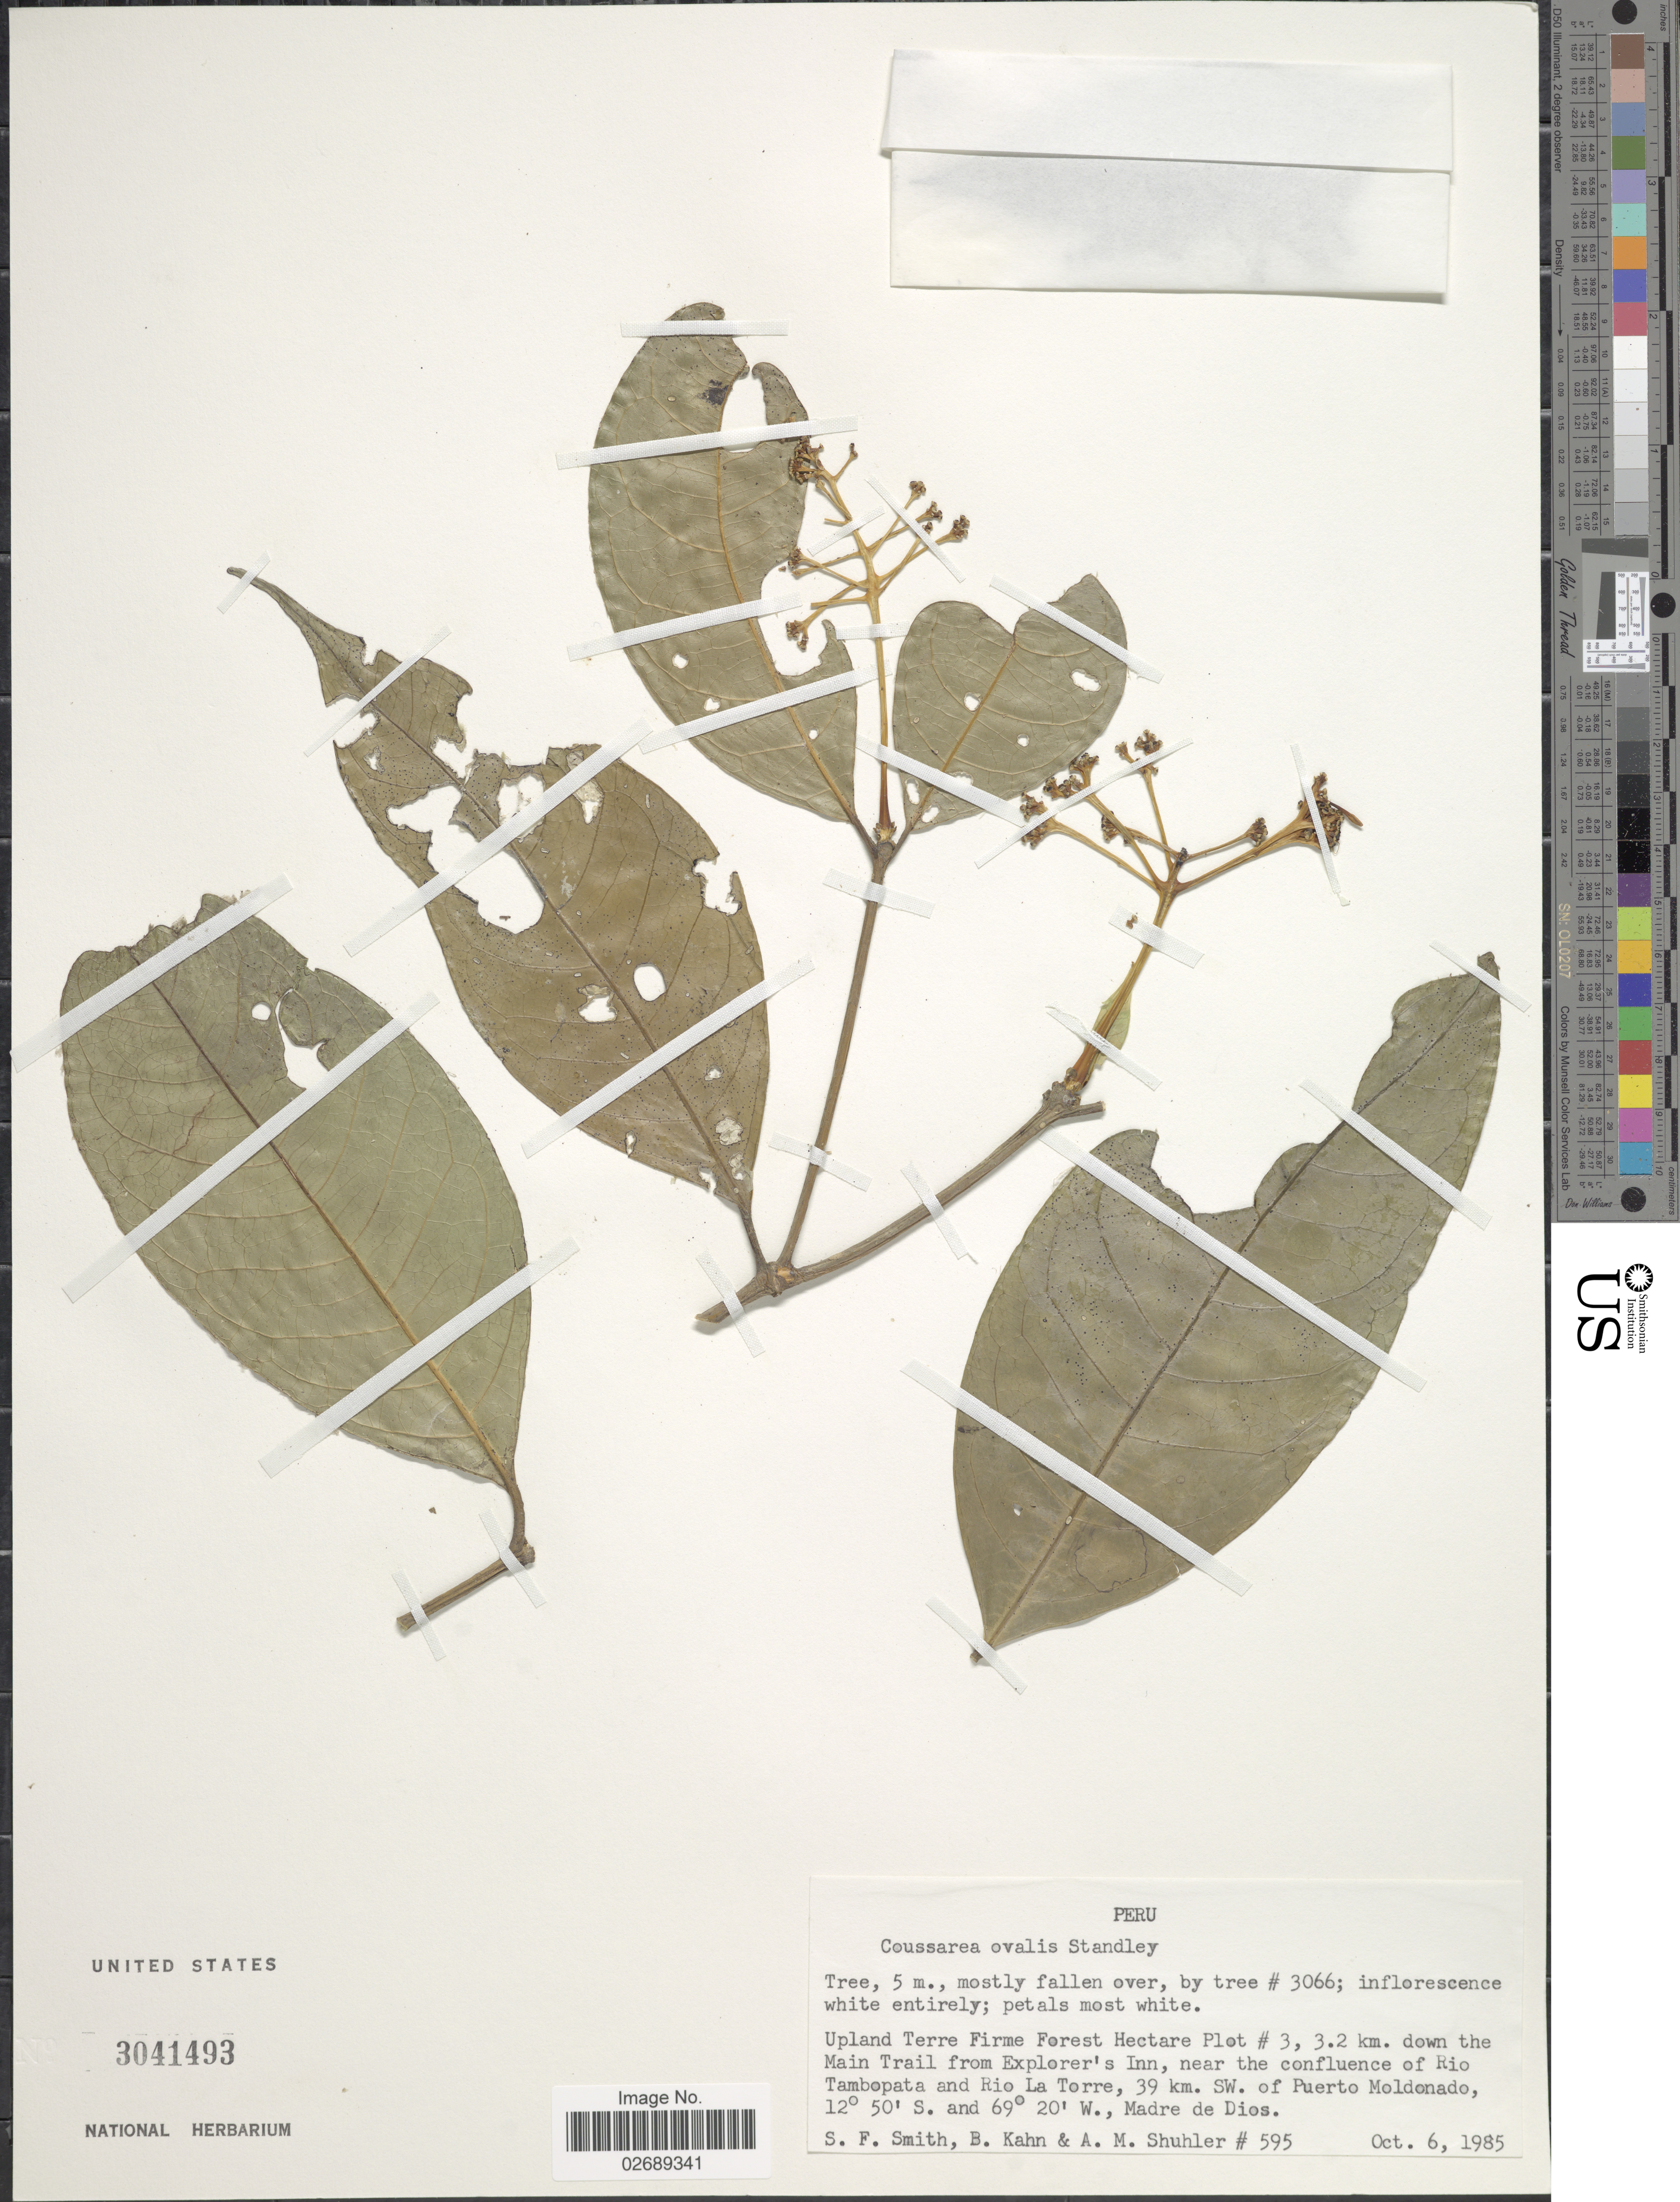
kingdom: Plantae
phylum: Tracheophyta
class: Magnoliopsida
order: Gentianales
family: Rubiaceae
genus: Coussarea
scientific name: Coussarea ovalis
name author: Standl.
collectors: S.F. Smith, B. Kahn & A. Shuhler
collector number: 595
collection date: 1985-10-06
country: Peru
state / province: Madre de Dios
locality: Upland Terre Firme Forest Hectare Plot #3, 3.2 km. down the Main Trail from Explorer's Inn, near the confluence of Rio Tambopata and Rio La Torre, 39 km. SW of Puerto Moldonado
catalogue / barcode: US 3041493